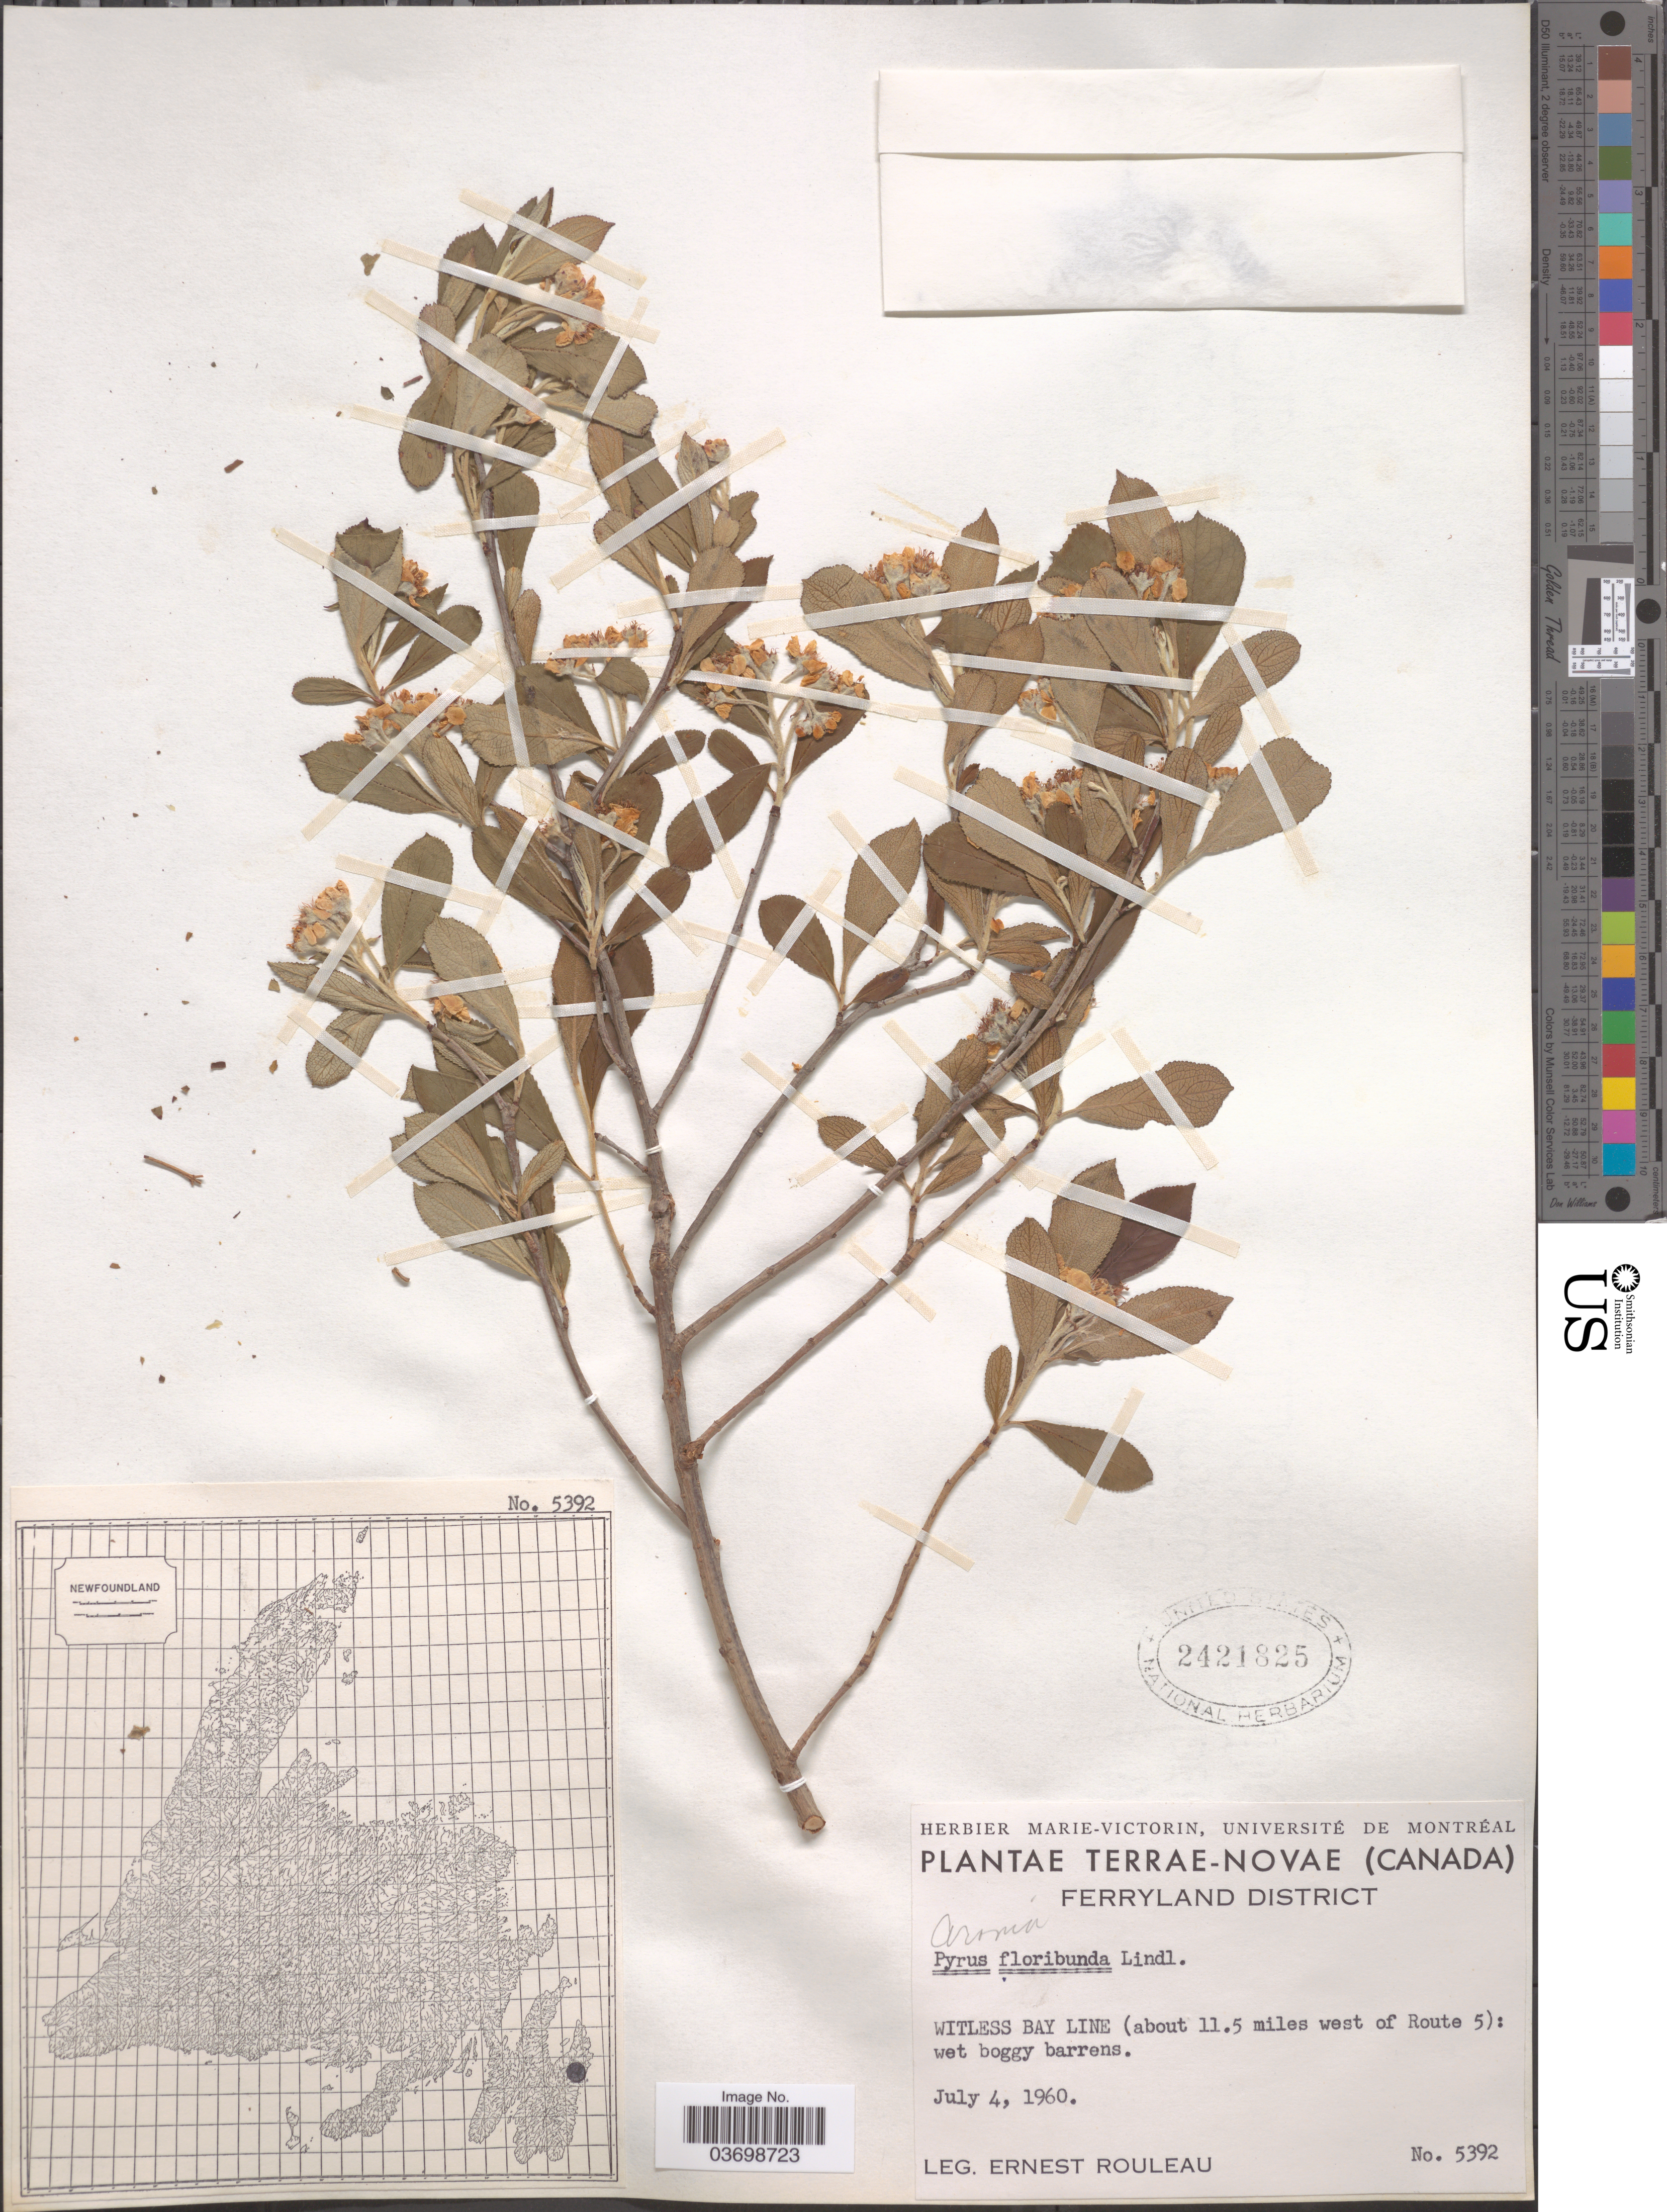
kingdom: Plantae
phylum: Tracheophyta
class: Magnoliopsida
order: Rosales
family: Rosaceae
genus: Aronia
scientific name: Aronia x prunifolia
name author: (Marshall) Rehder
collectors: E. Rouleau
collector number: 5392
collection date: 1960-07-04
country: Canada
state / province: Newfoundland and Labrador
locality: Terrae-Novae. Ferryland District. Witless Bay Line (about 11.5 miles west of Route 5).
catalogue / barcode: US 2421825